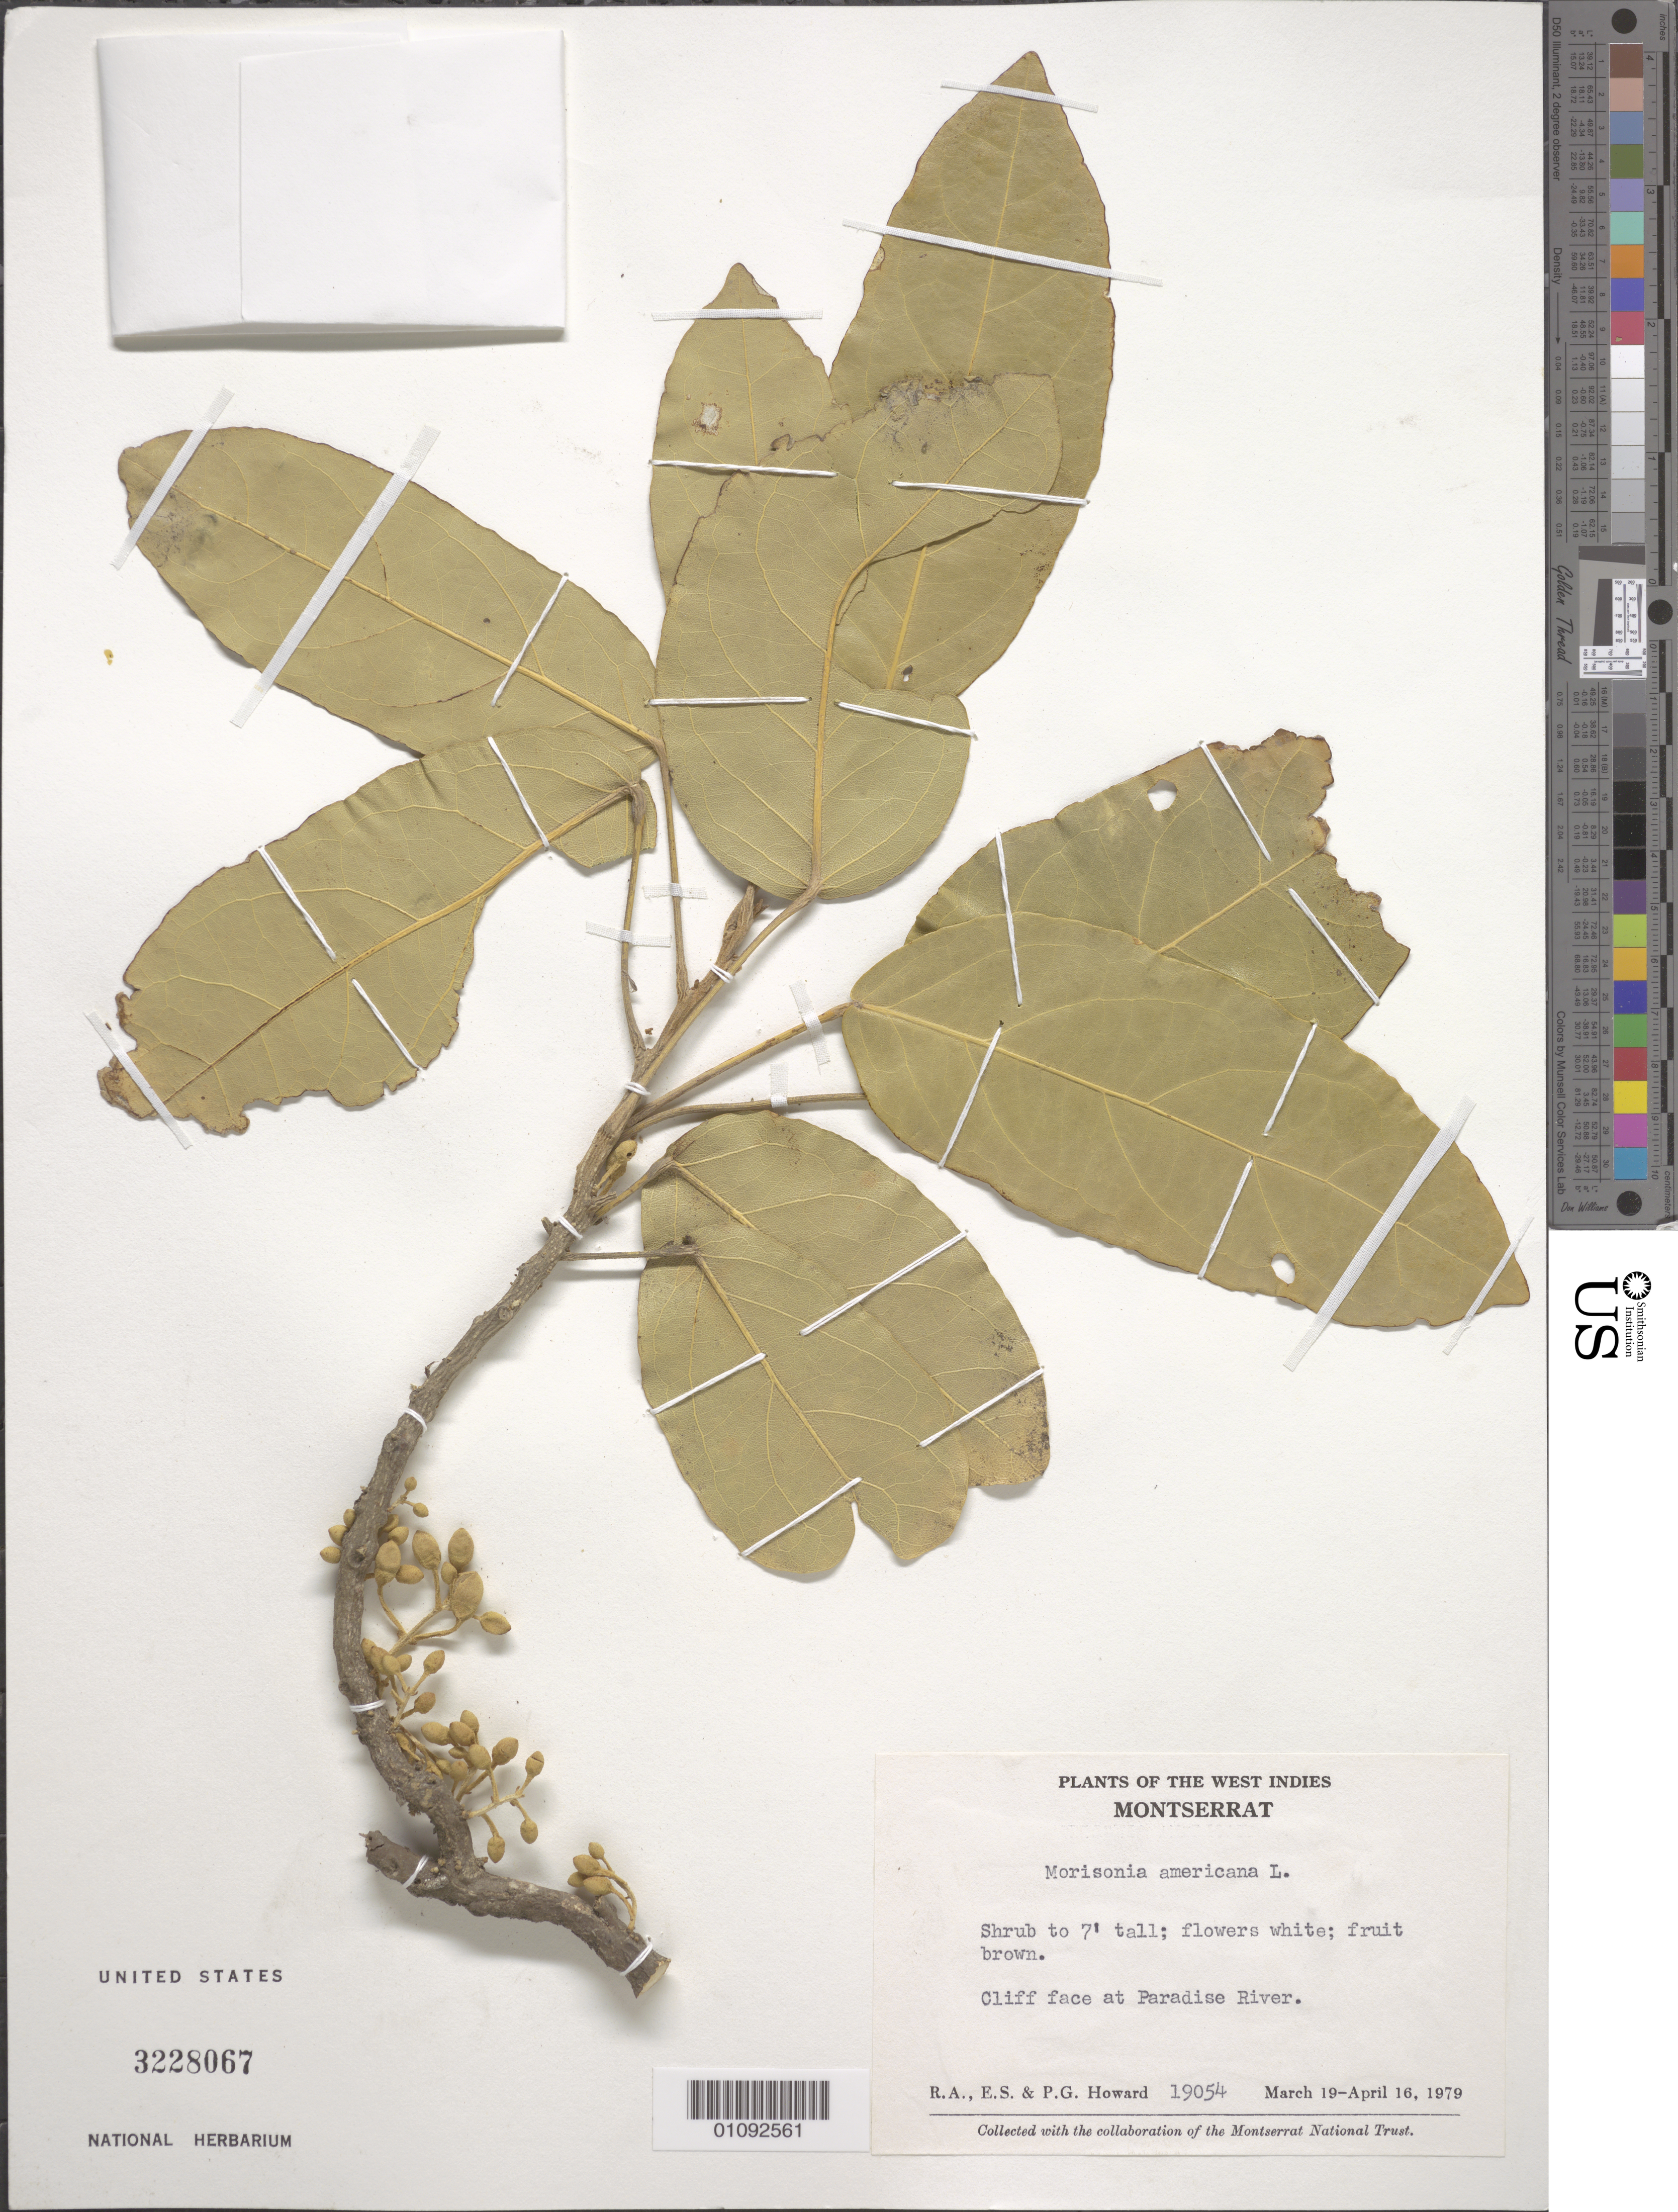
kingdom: Plantae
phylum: Tracheophyta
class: Magnoliopsida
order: Brassicales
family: Capparaceae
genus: Morisonia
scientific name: Morisonia americana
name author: L.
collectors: R. A. Howard, E. S. Howard & P. Howard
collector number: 19054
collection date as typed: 19 Mar 1979 to 16 Apr 1979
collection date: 1979-03-19/1979-04-16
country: Montserrat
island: Montserrat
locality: Cliff face at Paradise River.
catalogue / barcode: US 3228067